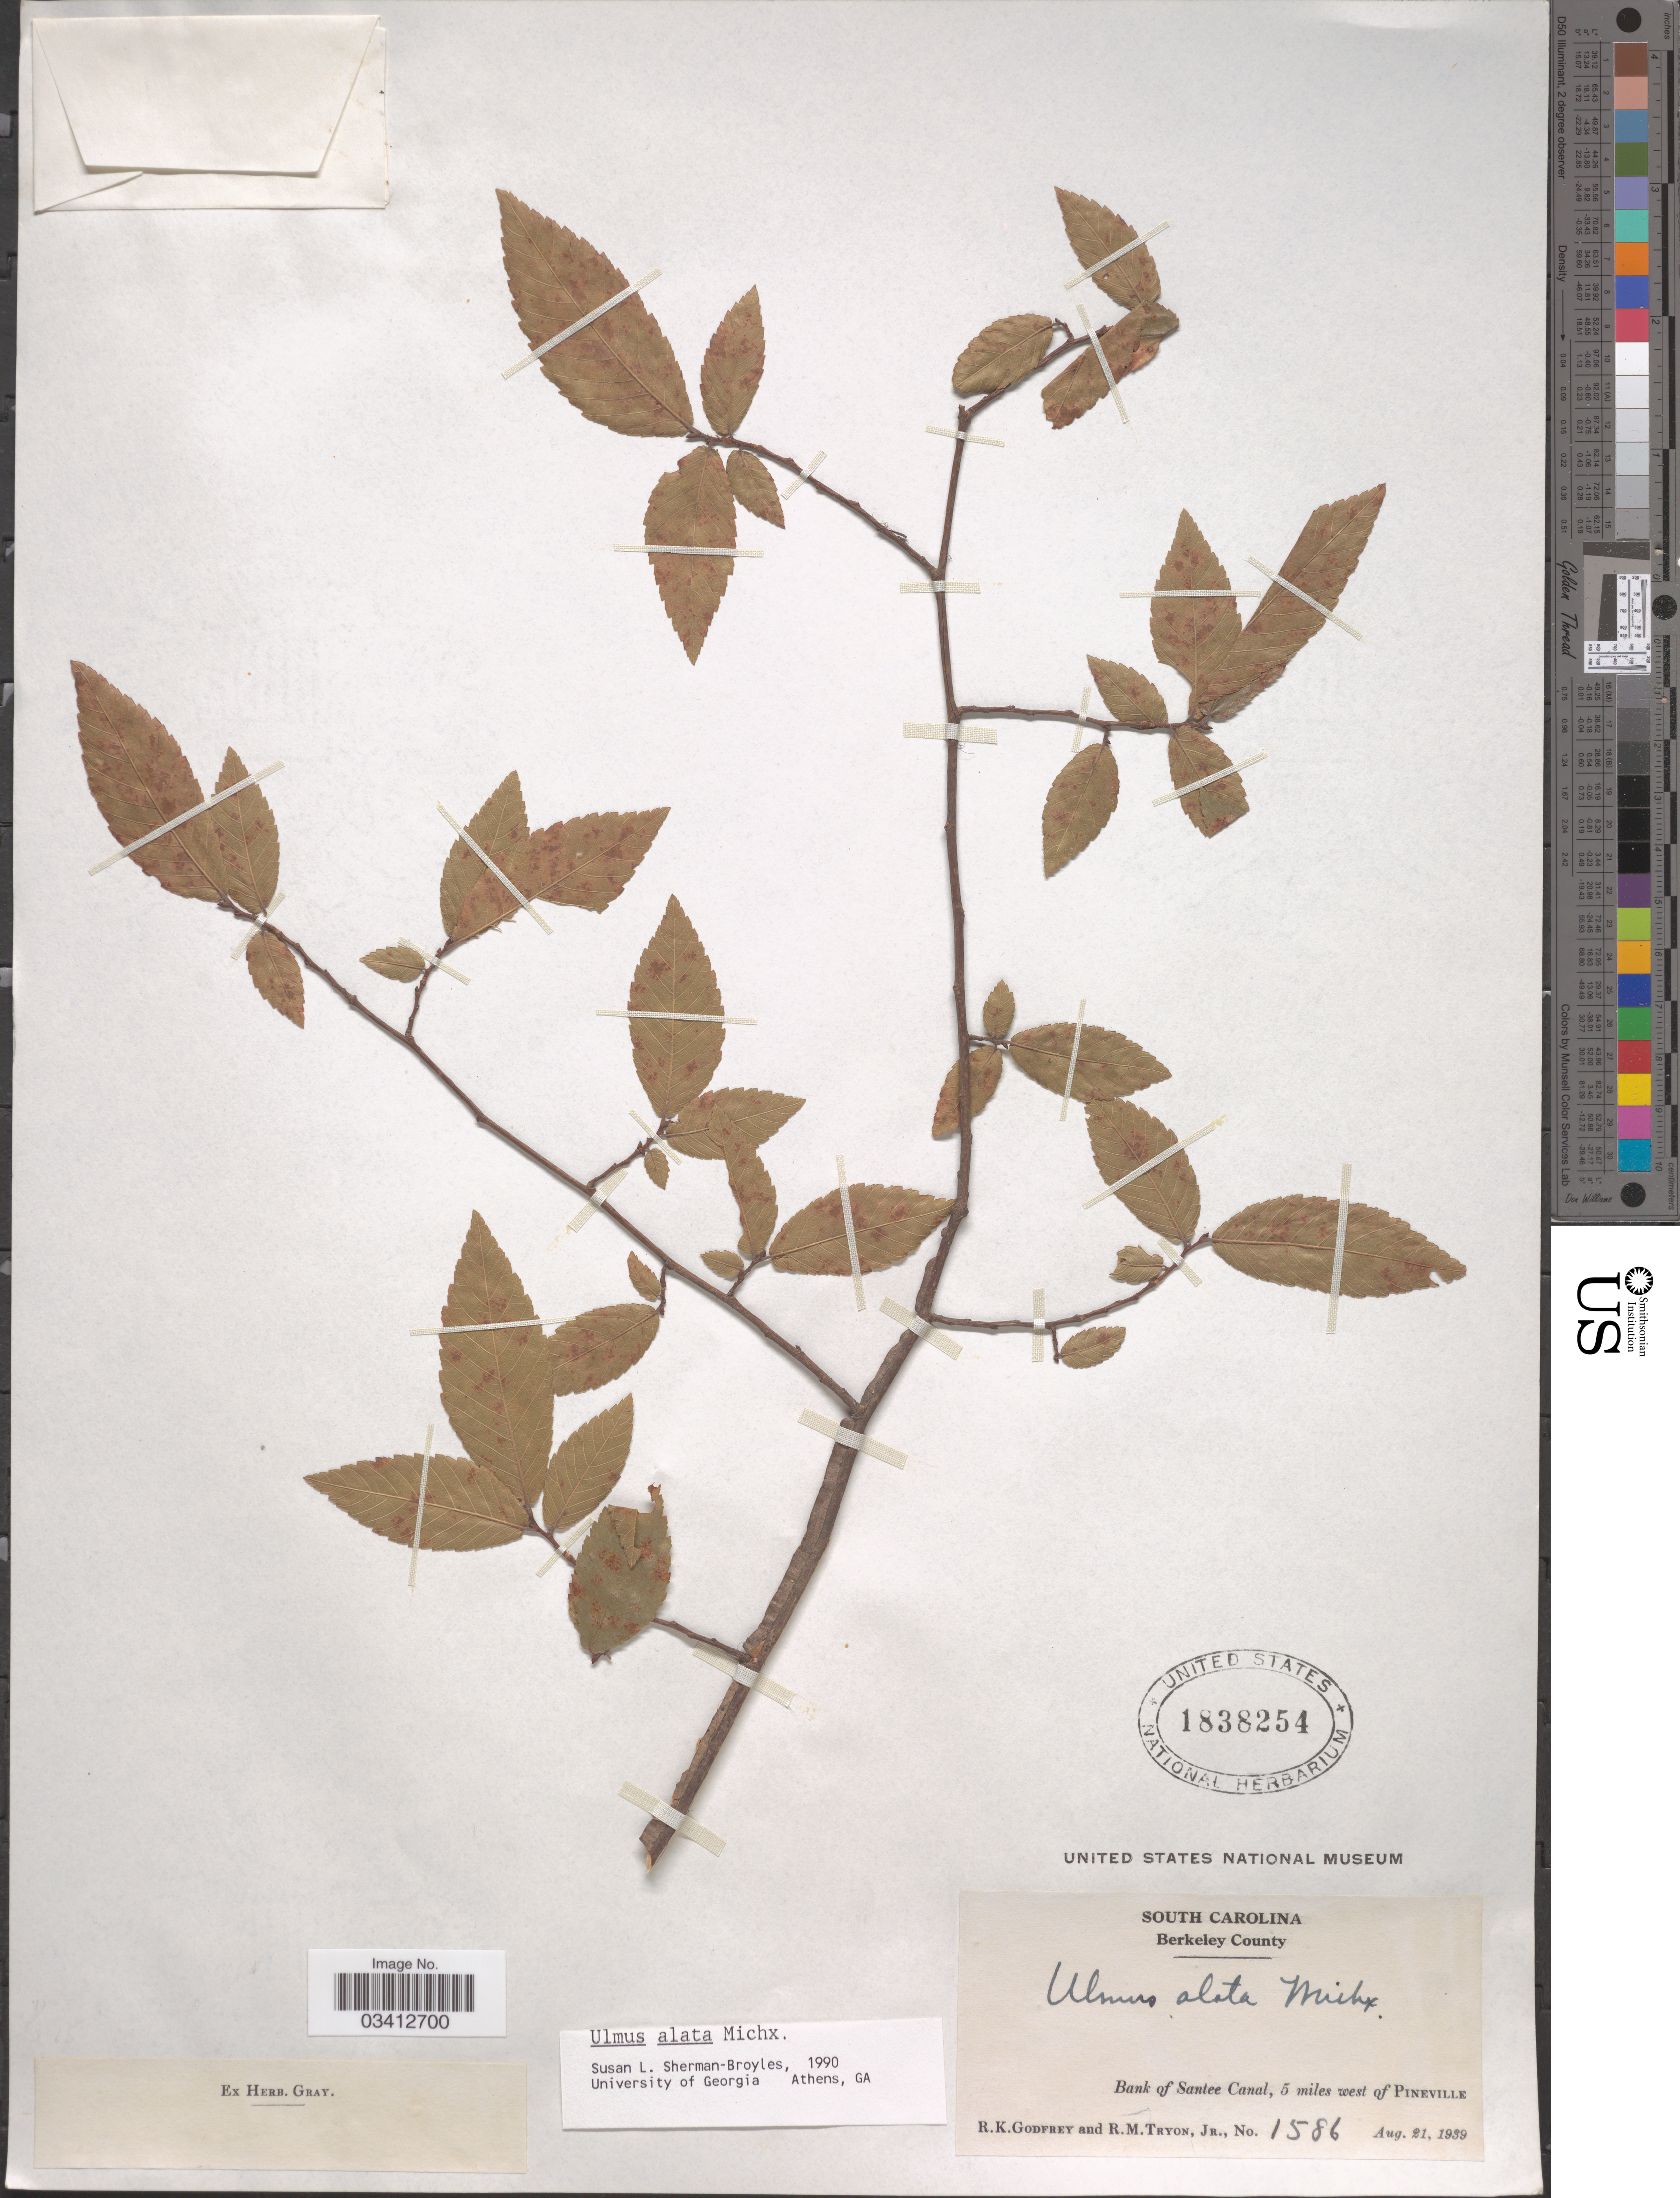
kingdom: Plantae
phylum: Tracheophyta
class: Magnoliopsida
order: Rosales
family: Ulmaceae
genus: Ulmus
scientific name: Ulmus alata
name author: Michx.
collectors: R. K. Godfrey & R. Tryon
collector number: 1586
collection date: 1939-08-21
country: United States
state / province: South Carolina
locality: Berkeley County. Bank of Santee Canal, 5 miles west of Pineville.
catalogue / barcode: US 1838254